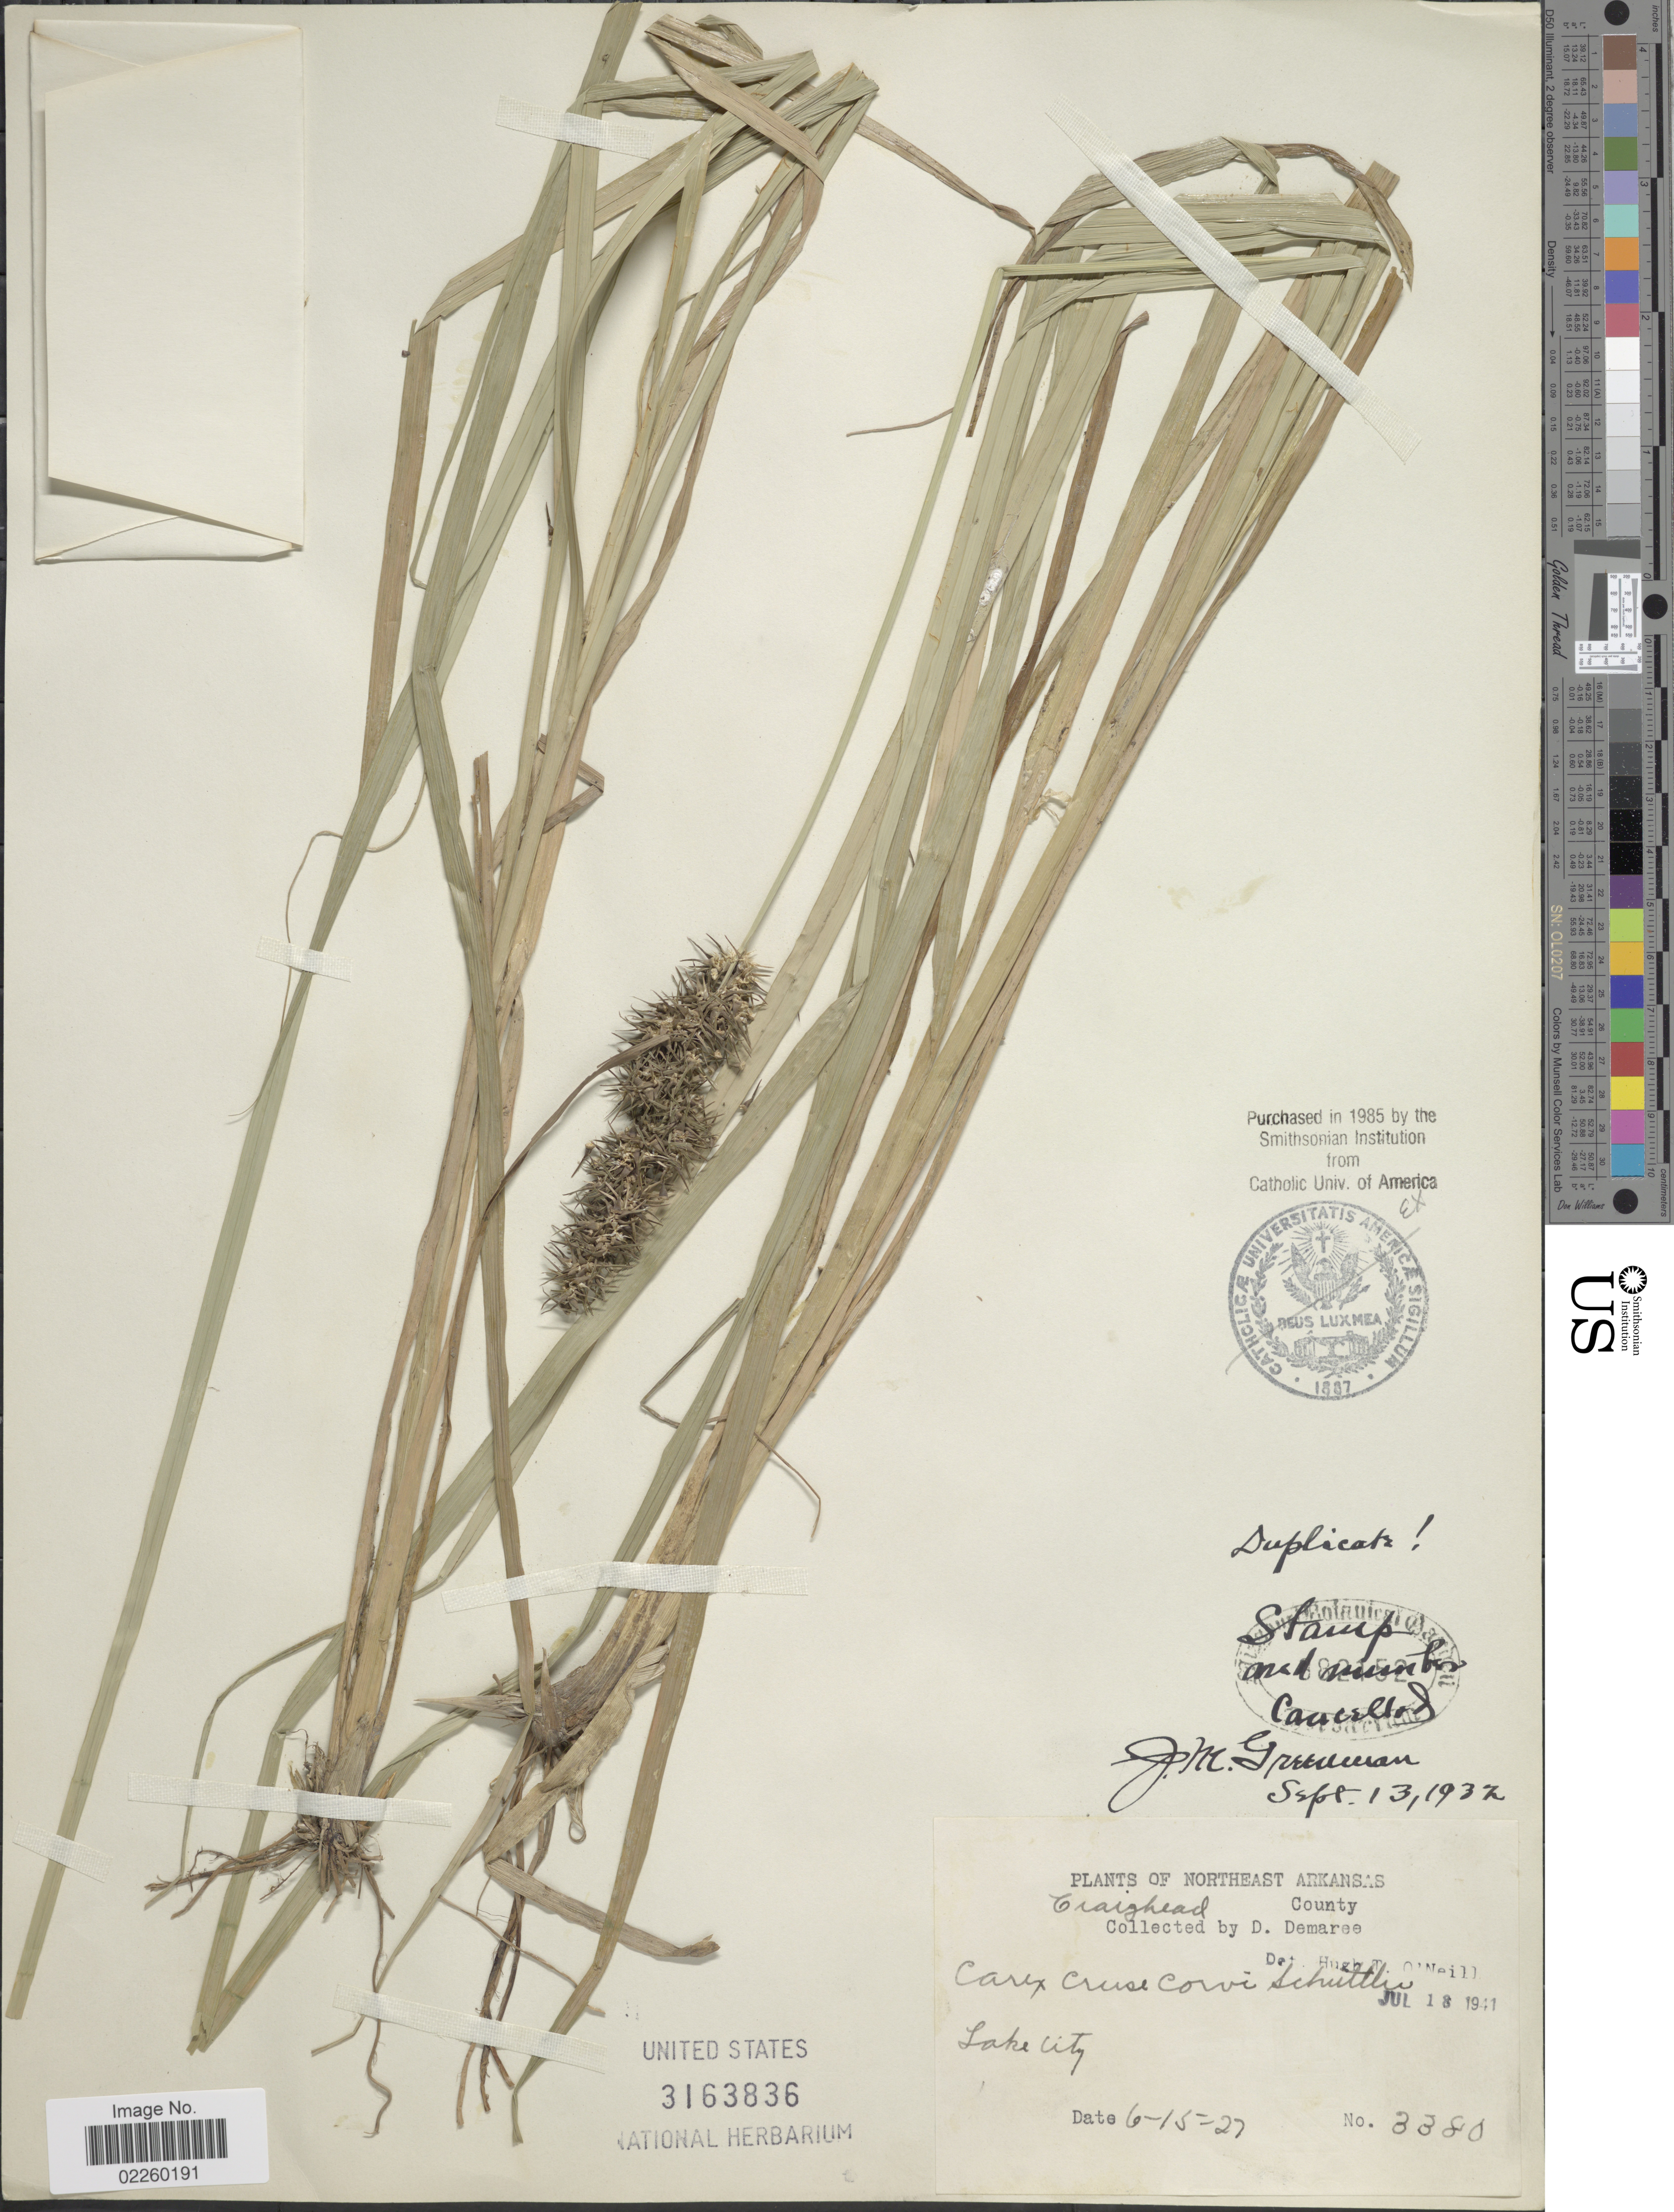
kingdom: Plantae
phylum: Tracheophyta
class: Liliopsida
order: Poales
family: Cyperaceae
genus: Carex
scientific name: Carex crus-corvi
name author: Shuttlew. ex Kunze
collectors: D. Demaree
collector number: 3380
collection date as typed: Transcribed d/m/y: 15/6/27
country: United States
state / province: Arkansas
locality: Northern Arkansas. Lake City. Craighead County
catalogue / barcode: US 3163836